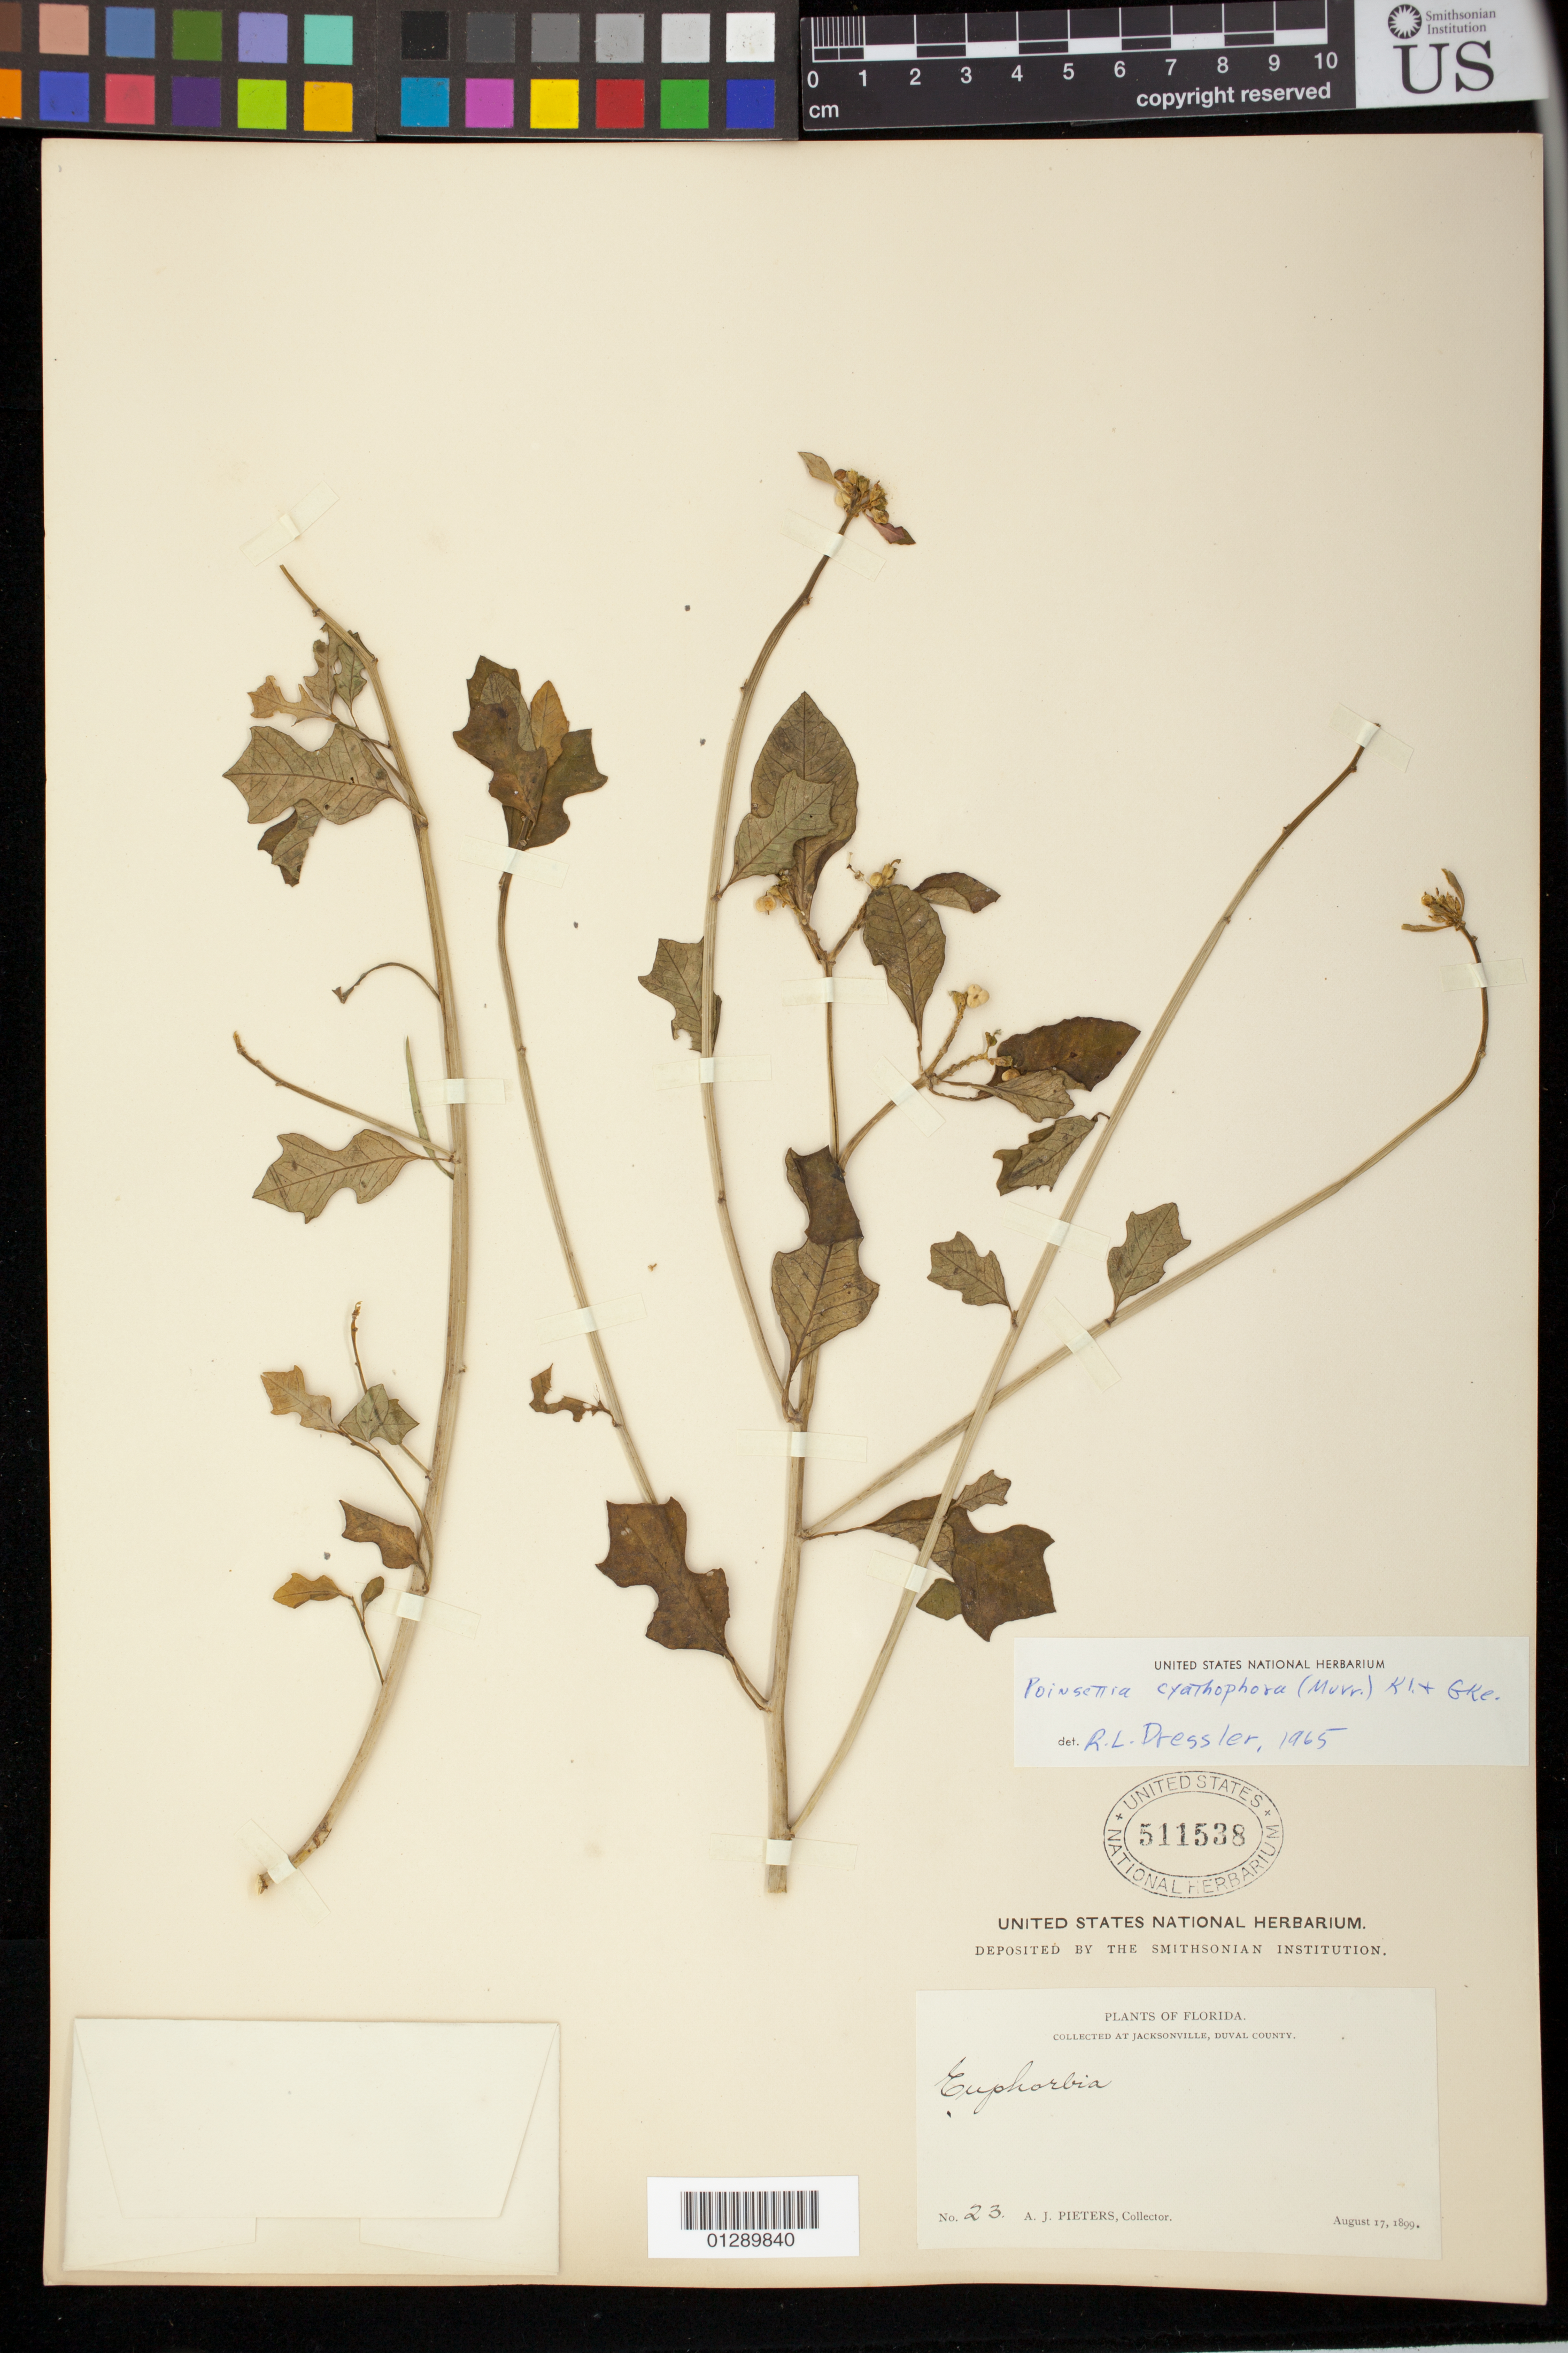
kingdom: Plantae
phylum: Tracheophyta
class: Magnoliopsida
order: Malpighiales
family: Euphorbiaceae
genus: Euphorbia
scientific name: Euphorbia heterophylla var. cyathophora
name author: (Murr.) Griseb.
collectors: A. Pieters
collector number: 23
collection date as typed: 17 Aug 1899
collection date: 1899-08-17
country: United States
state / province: Florida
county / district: Duval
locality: Jacksonville.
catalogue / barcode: US 511538